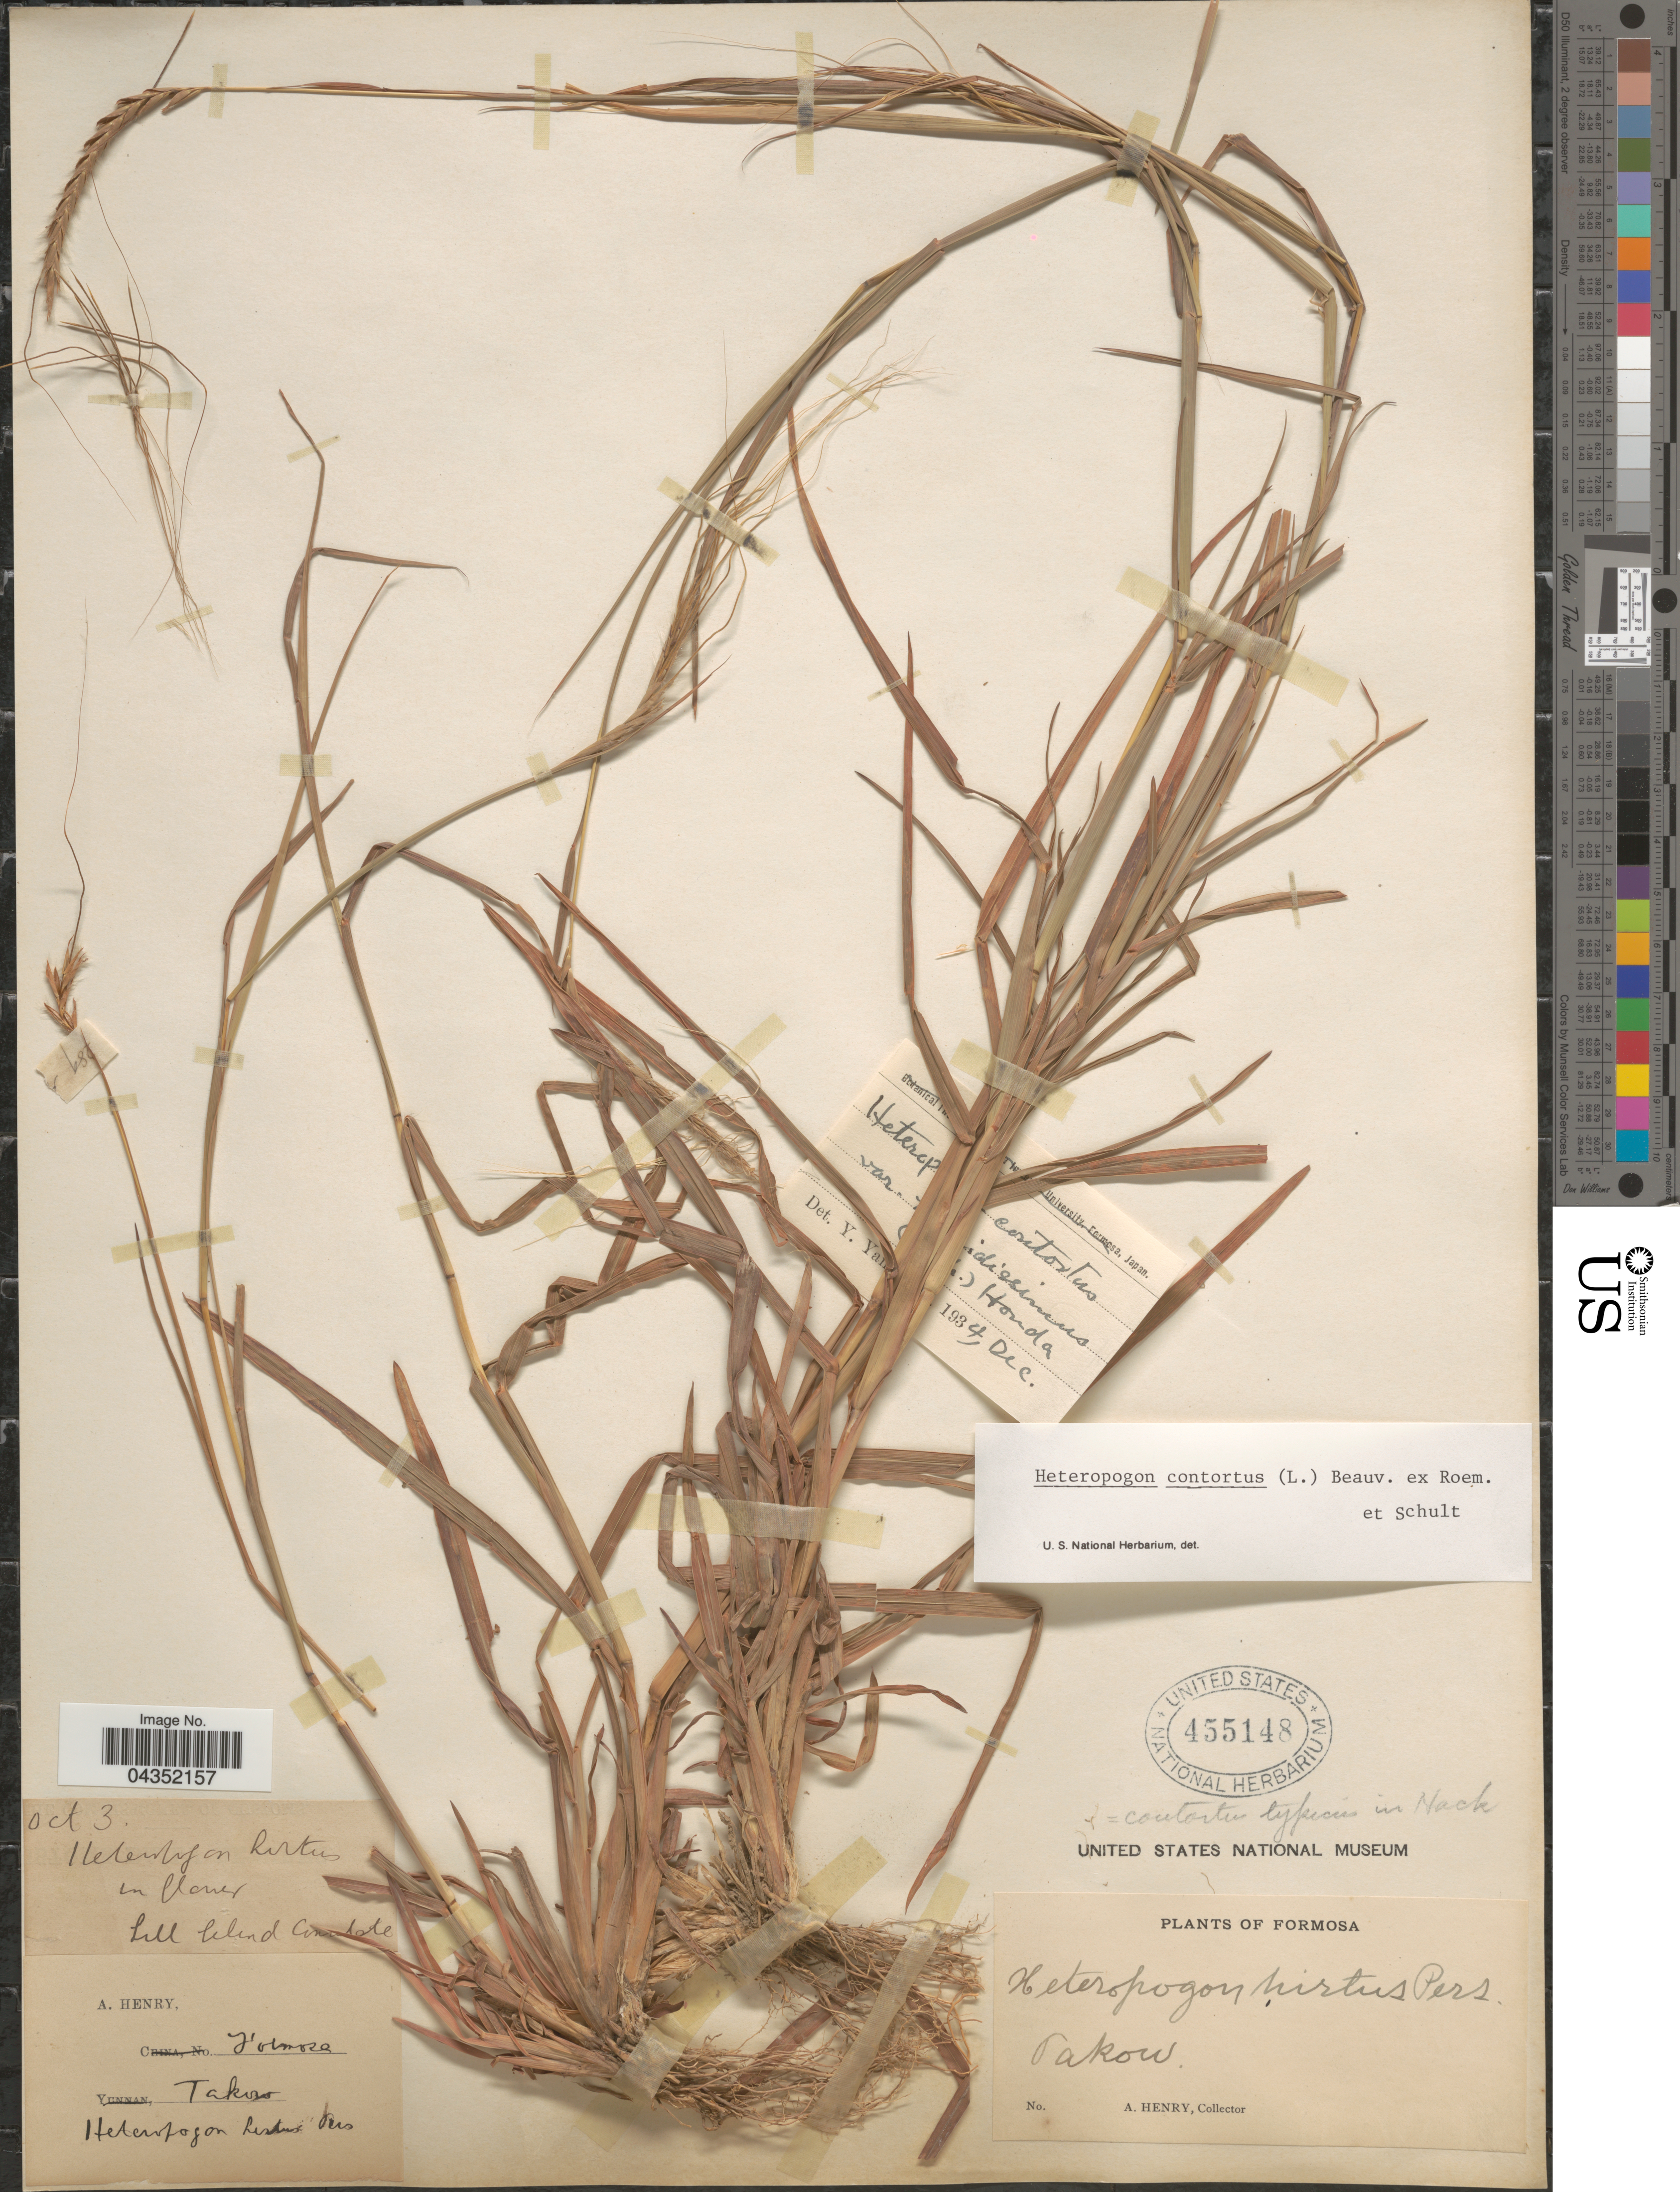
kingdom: Plantae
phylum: Tracheophyta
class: Liliopsida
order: Poales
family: Poaceae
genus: Heteropogon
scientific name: Heteropogon contortus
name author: (L.) P. Beauv. ex Roem. & Schult.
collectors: A. Henry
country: Taiwan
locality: Formosa. Takow.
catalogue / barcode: US 455148